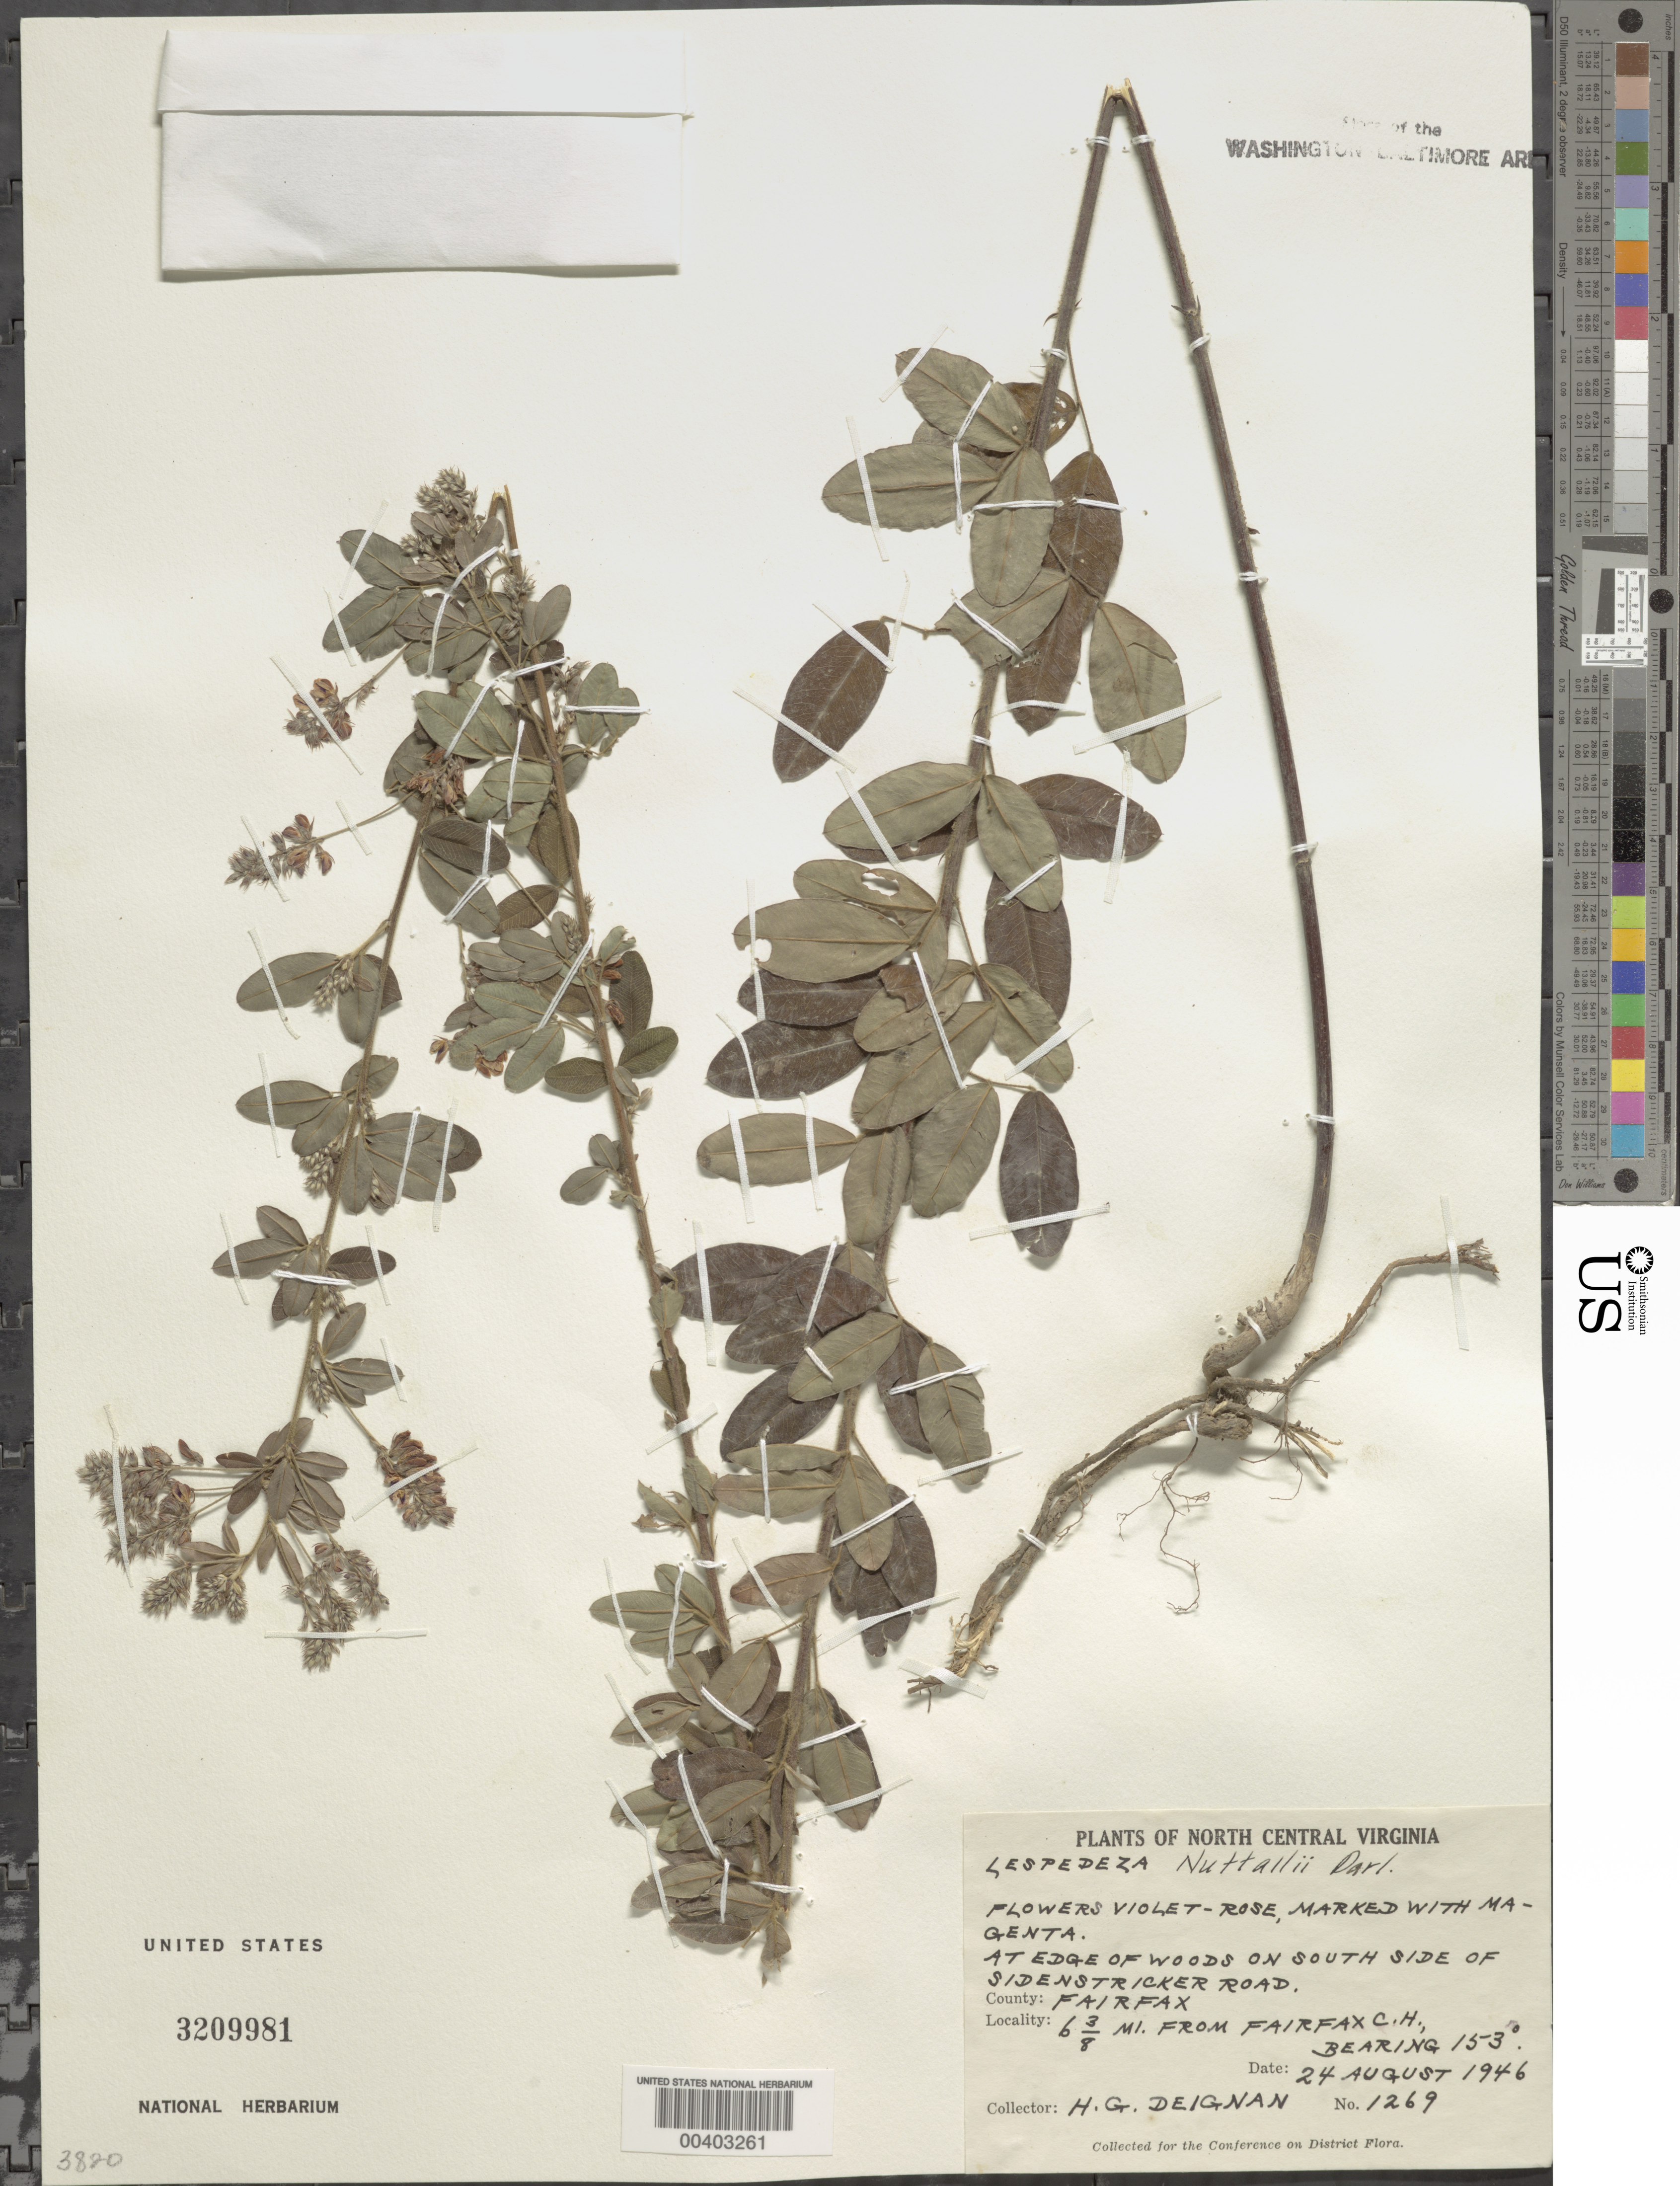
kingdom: Plantae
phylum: Tracheophyta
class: Magnoliopsida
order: Fabales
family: Fabaceae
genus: Lespedeza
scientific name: Lespedeza nuttallii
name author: Darl.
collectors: H. Deignan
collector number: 1269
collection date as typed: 24 Aug 1946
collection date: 1946-08-24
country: United States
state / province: Virginia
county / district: Fairfax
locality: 6 3/8 mi. from Fairfax County Courthouse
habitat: At edge of woods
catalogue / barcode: US 3209981